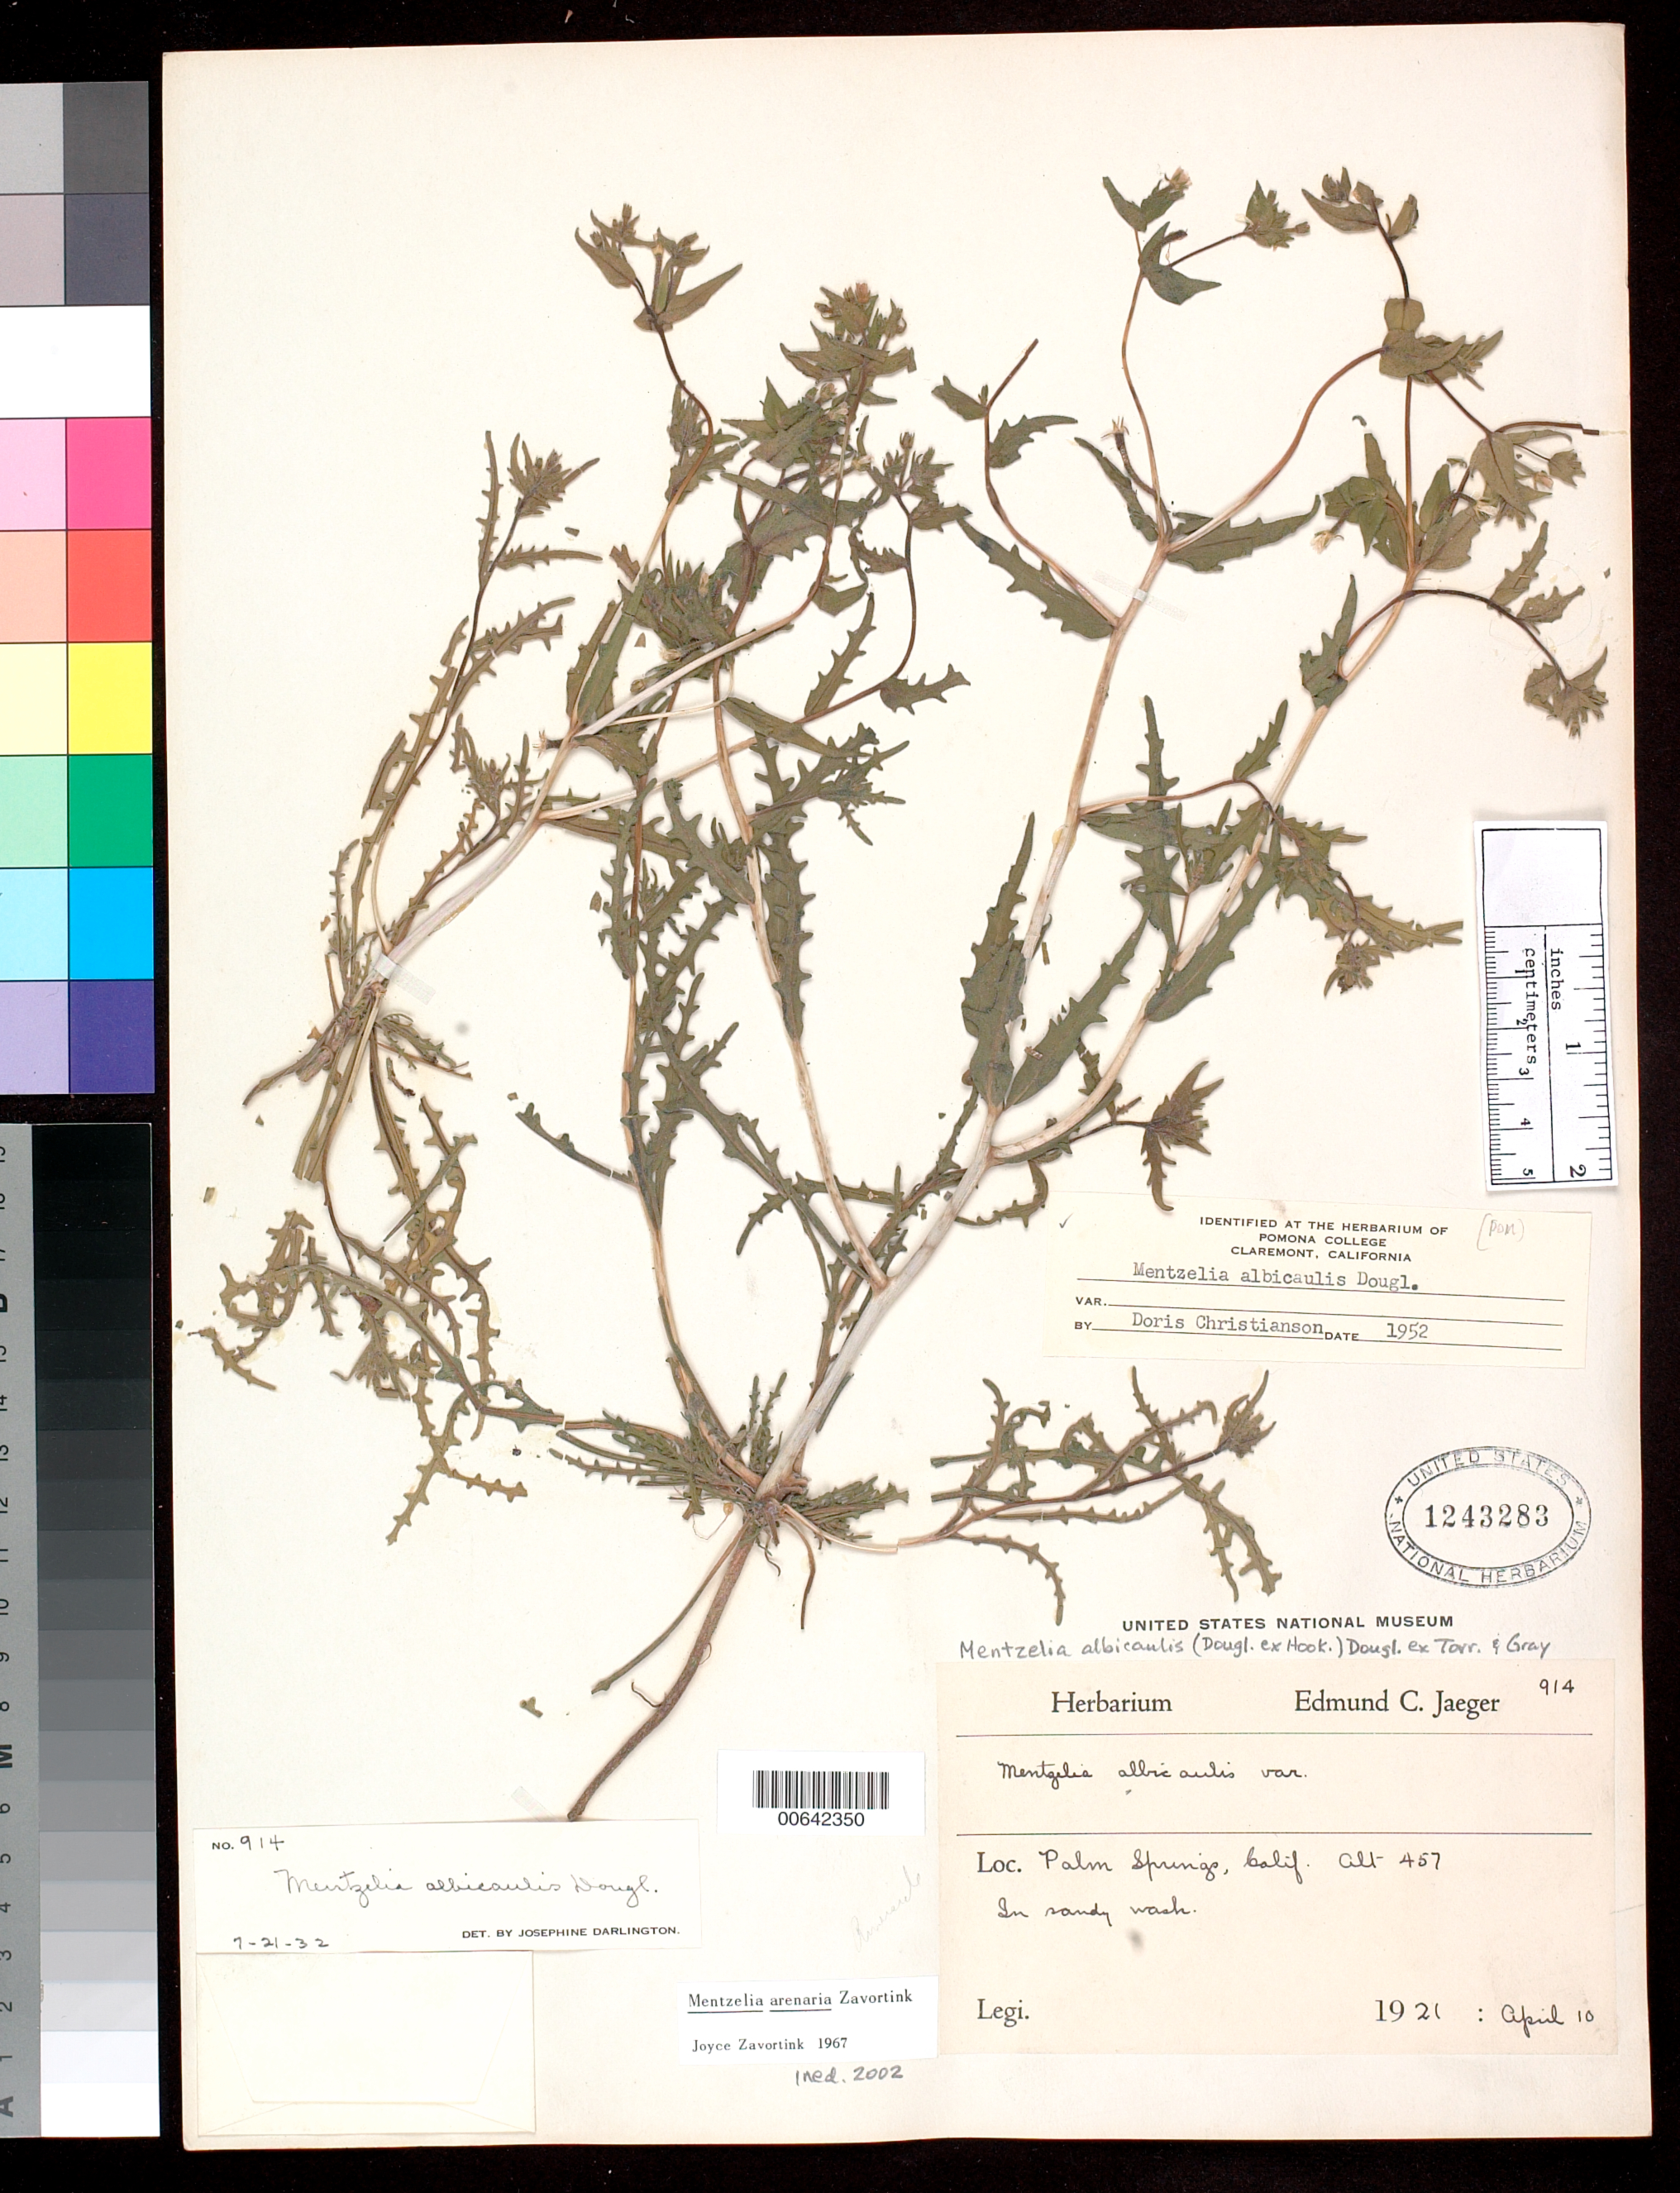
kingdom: Plantae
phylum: Tracheophyta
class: Magnoliopsida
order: Cornales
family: Loasaceae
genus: Mentzelia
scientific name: Mentzelia albicaulis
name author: (Douglas ex Hook.) Douglas ex Torr. & A. Gray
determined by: Christianson, D., (POM), Pomona College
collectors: E. Jaeger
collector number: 914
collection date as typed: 10 Apr 1921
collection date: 1921-04-10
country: United States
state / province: California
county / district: Riverside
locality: Palm Springs.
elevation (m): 139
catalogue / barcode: US 1243283